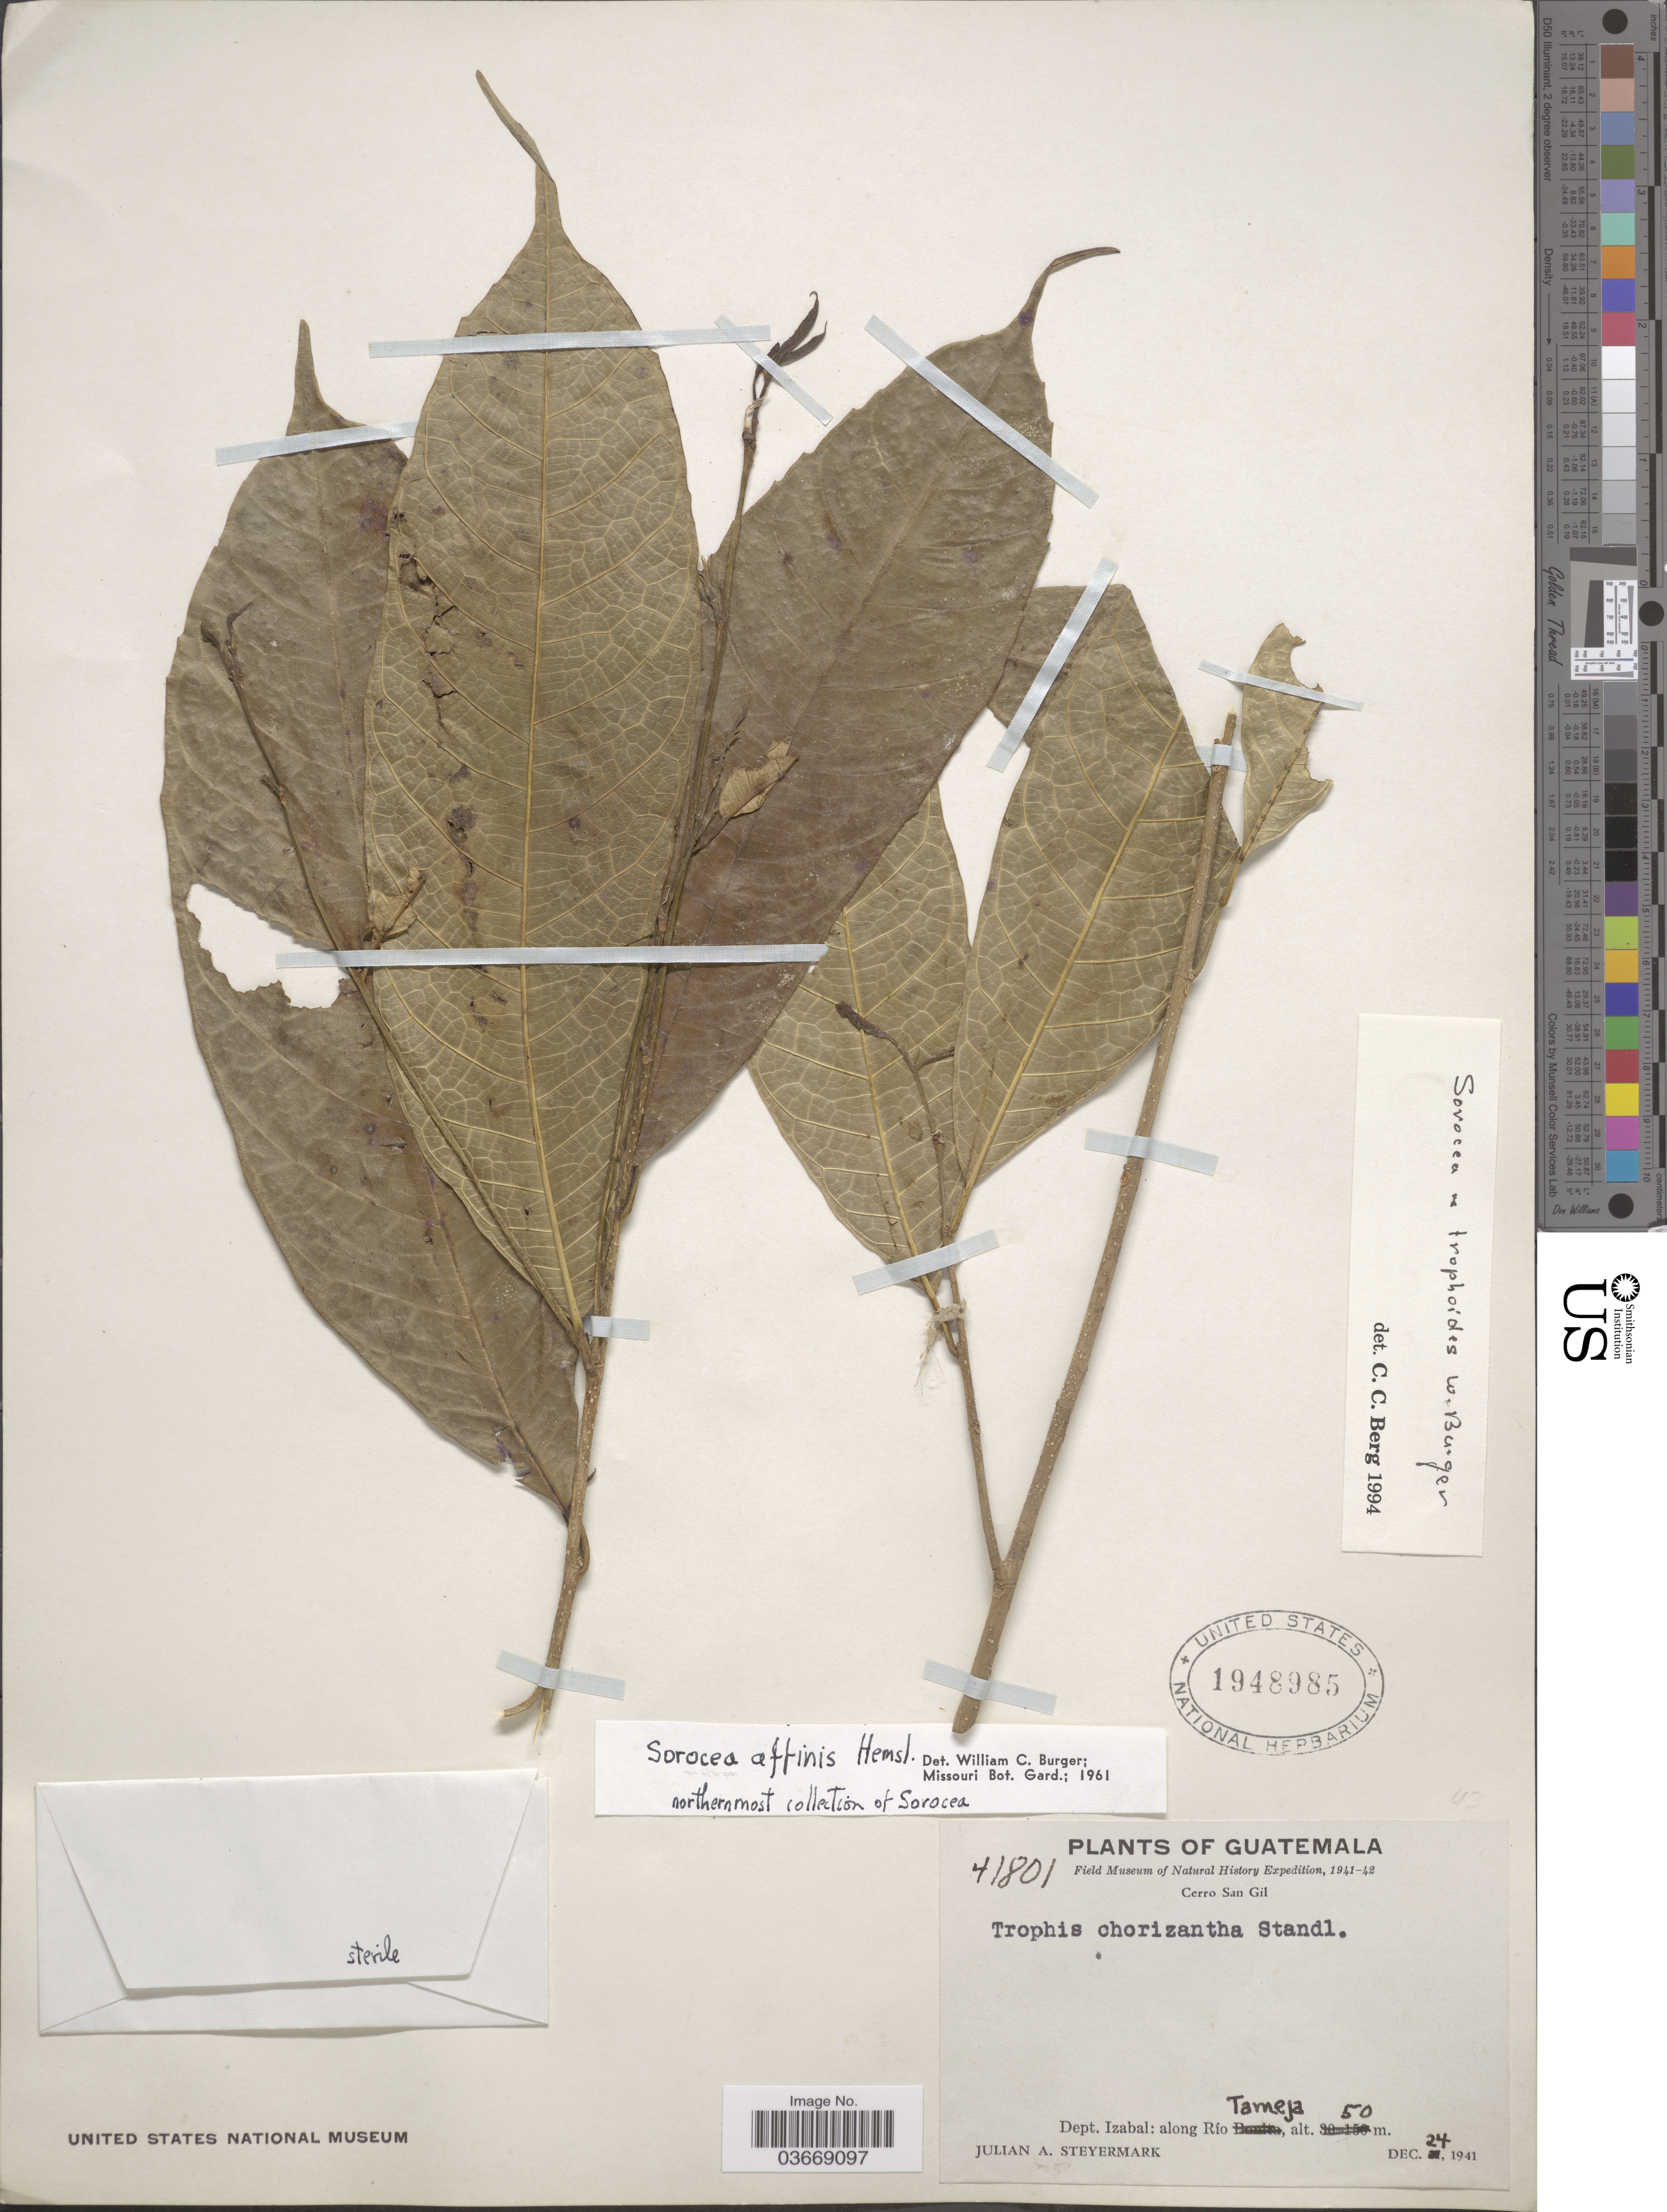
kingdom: Plantae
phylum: Tracheophyta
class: Magnoliopsida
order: Rosales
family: Moraceae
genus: Sorocea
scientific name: Sorocea trophoides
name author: W.C. Burger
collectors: J. Steyermark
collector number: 41801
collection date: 1941-12-24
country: Guatemala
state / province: Izabal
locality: Cerro San Gil. Dept. Izabal: along Río Tameja.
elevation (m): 50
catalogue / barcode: US 1948985